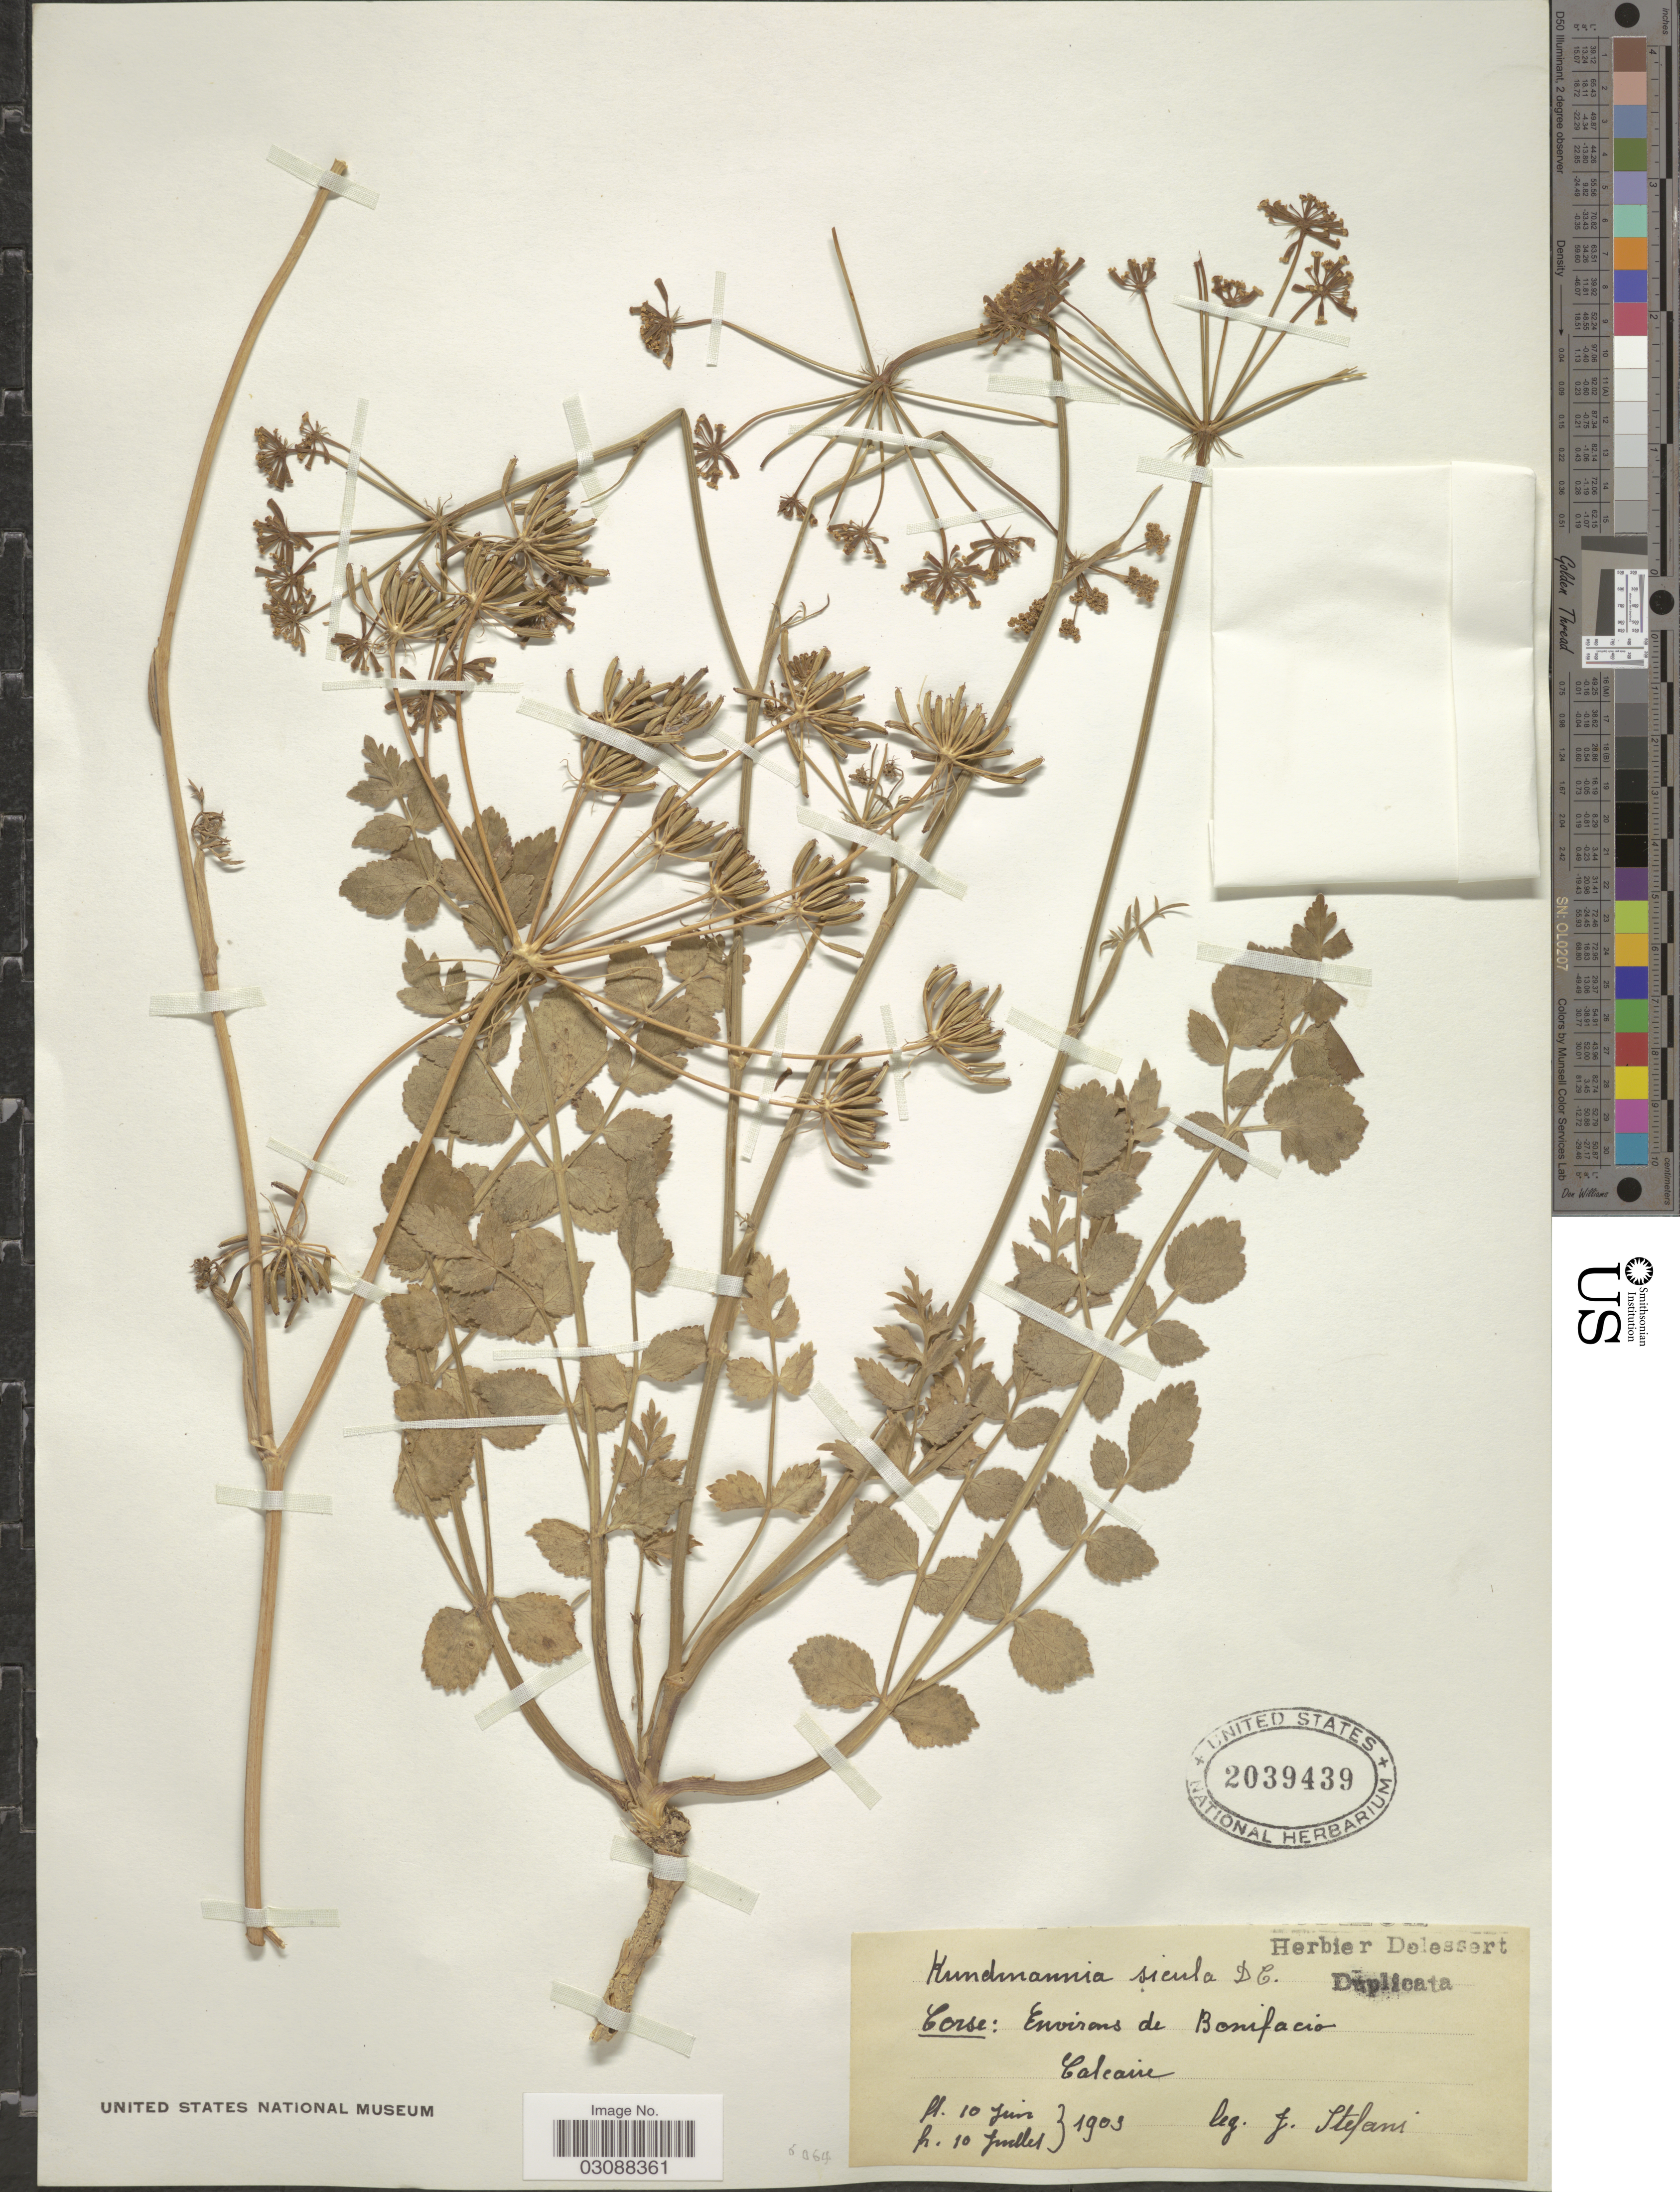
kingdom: Plantae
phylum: Tracheophyta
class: Magnoliopsida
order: Apiales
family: Apiaceae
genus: Kundmannia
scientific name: Kundmannia sicula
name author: (L.) DC.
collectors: J. Stefani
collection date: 1903-06-10/1903-07-10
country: France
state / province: Corsica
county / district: Corse-du-Sud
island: Corse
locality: Corse: Environs de Bonifacio.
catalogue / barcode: US 2039439